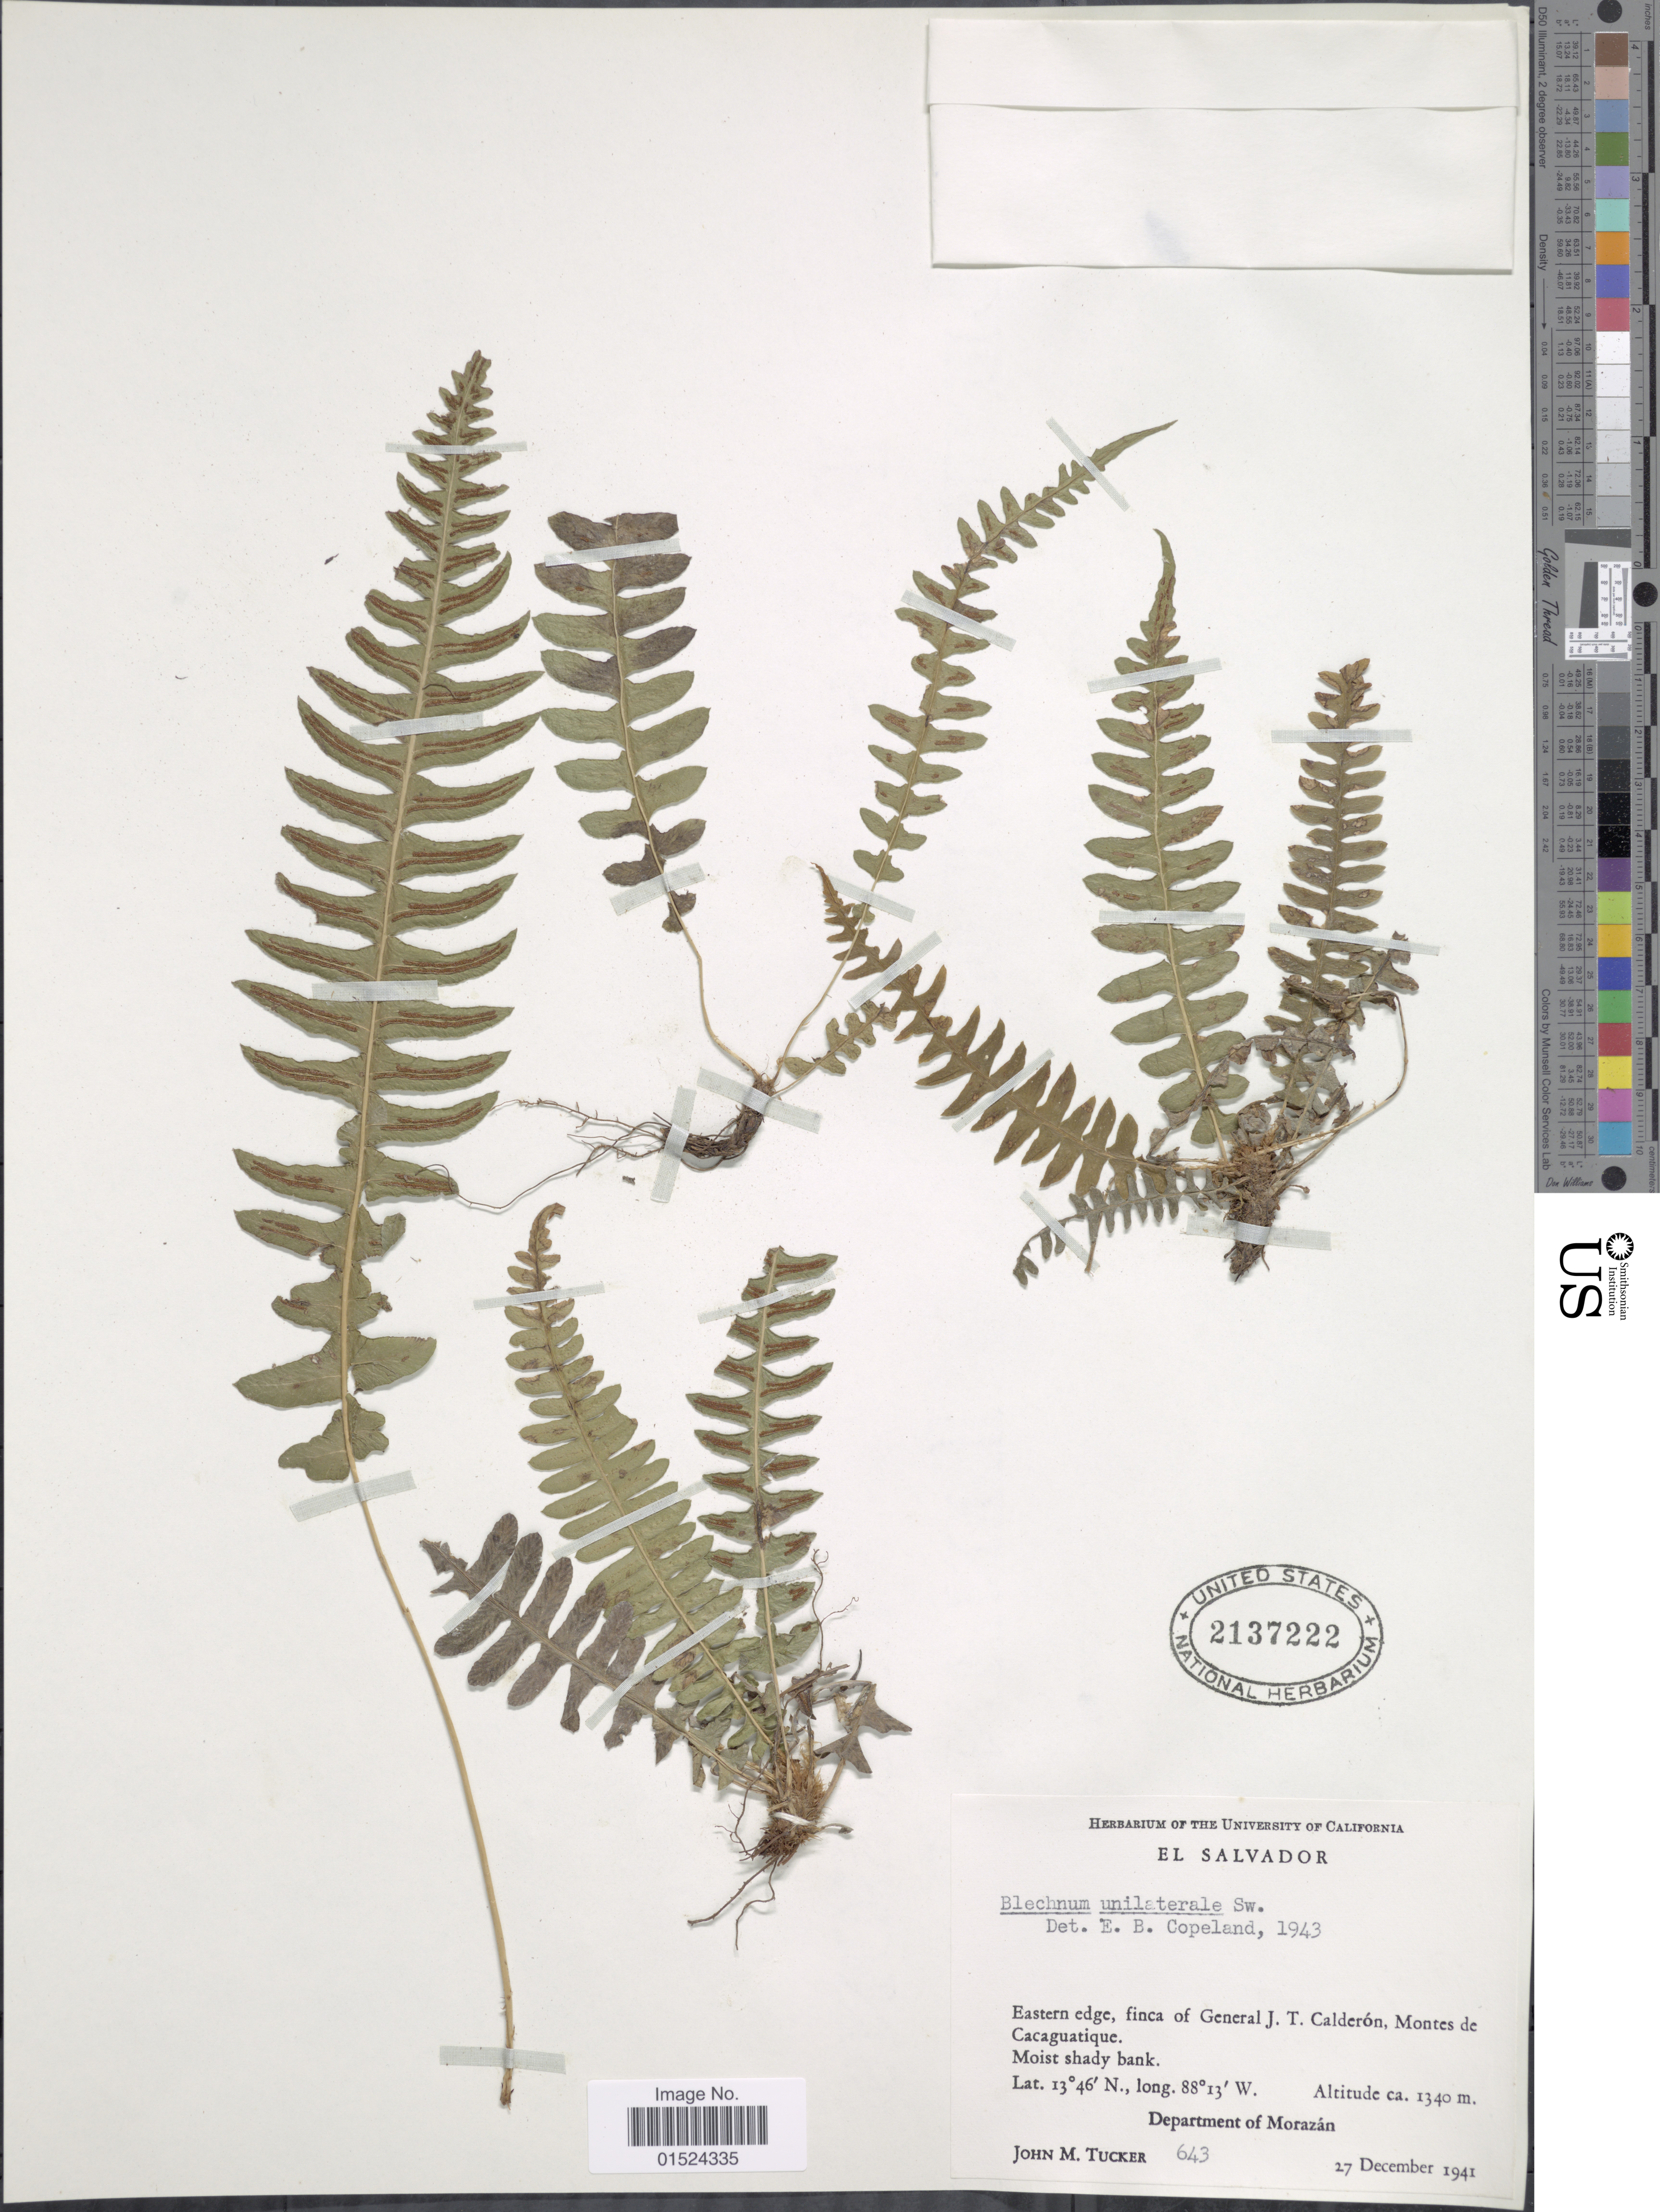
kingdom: Plantae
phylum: Tracheophyta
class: Polypodiopsida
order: Polypodiales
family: Blechnaceae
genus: Blechnum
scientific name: Blechnum polypodioides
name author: Raddi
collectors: J. M. Tucker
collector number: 643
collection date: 1941-12-27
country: Honduras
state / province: Fco. Morazán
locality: El Salvador, Eastern edge, finca of General J. T. Calderón, Montes de Cacaguatique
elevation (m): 1340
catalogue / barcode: US 2137222